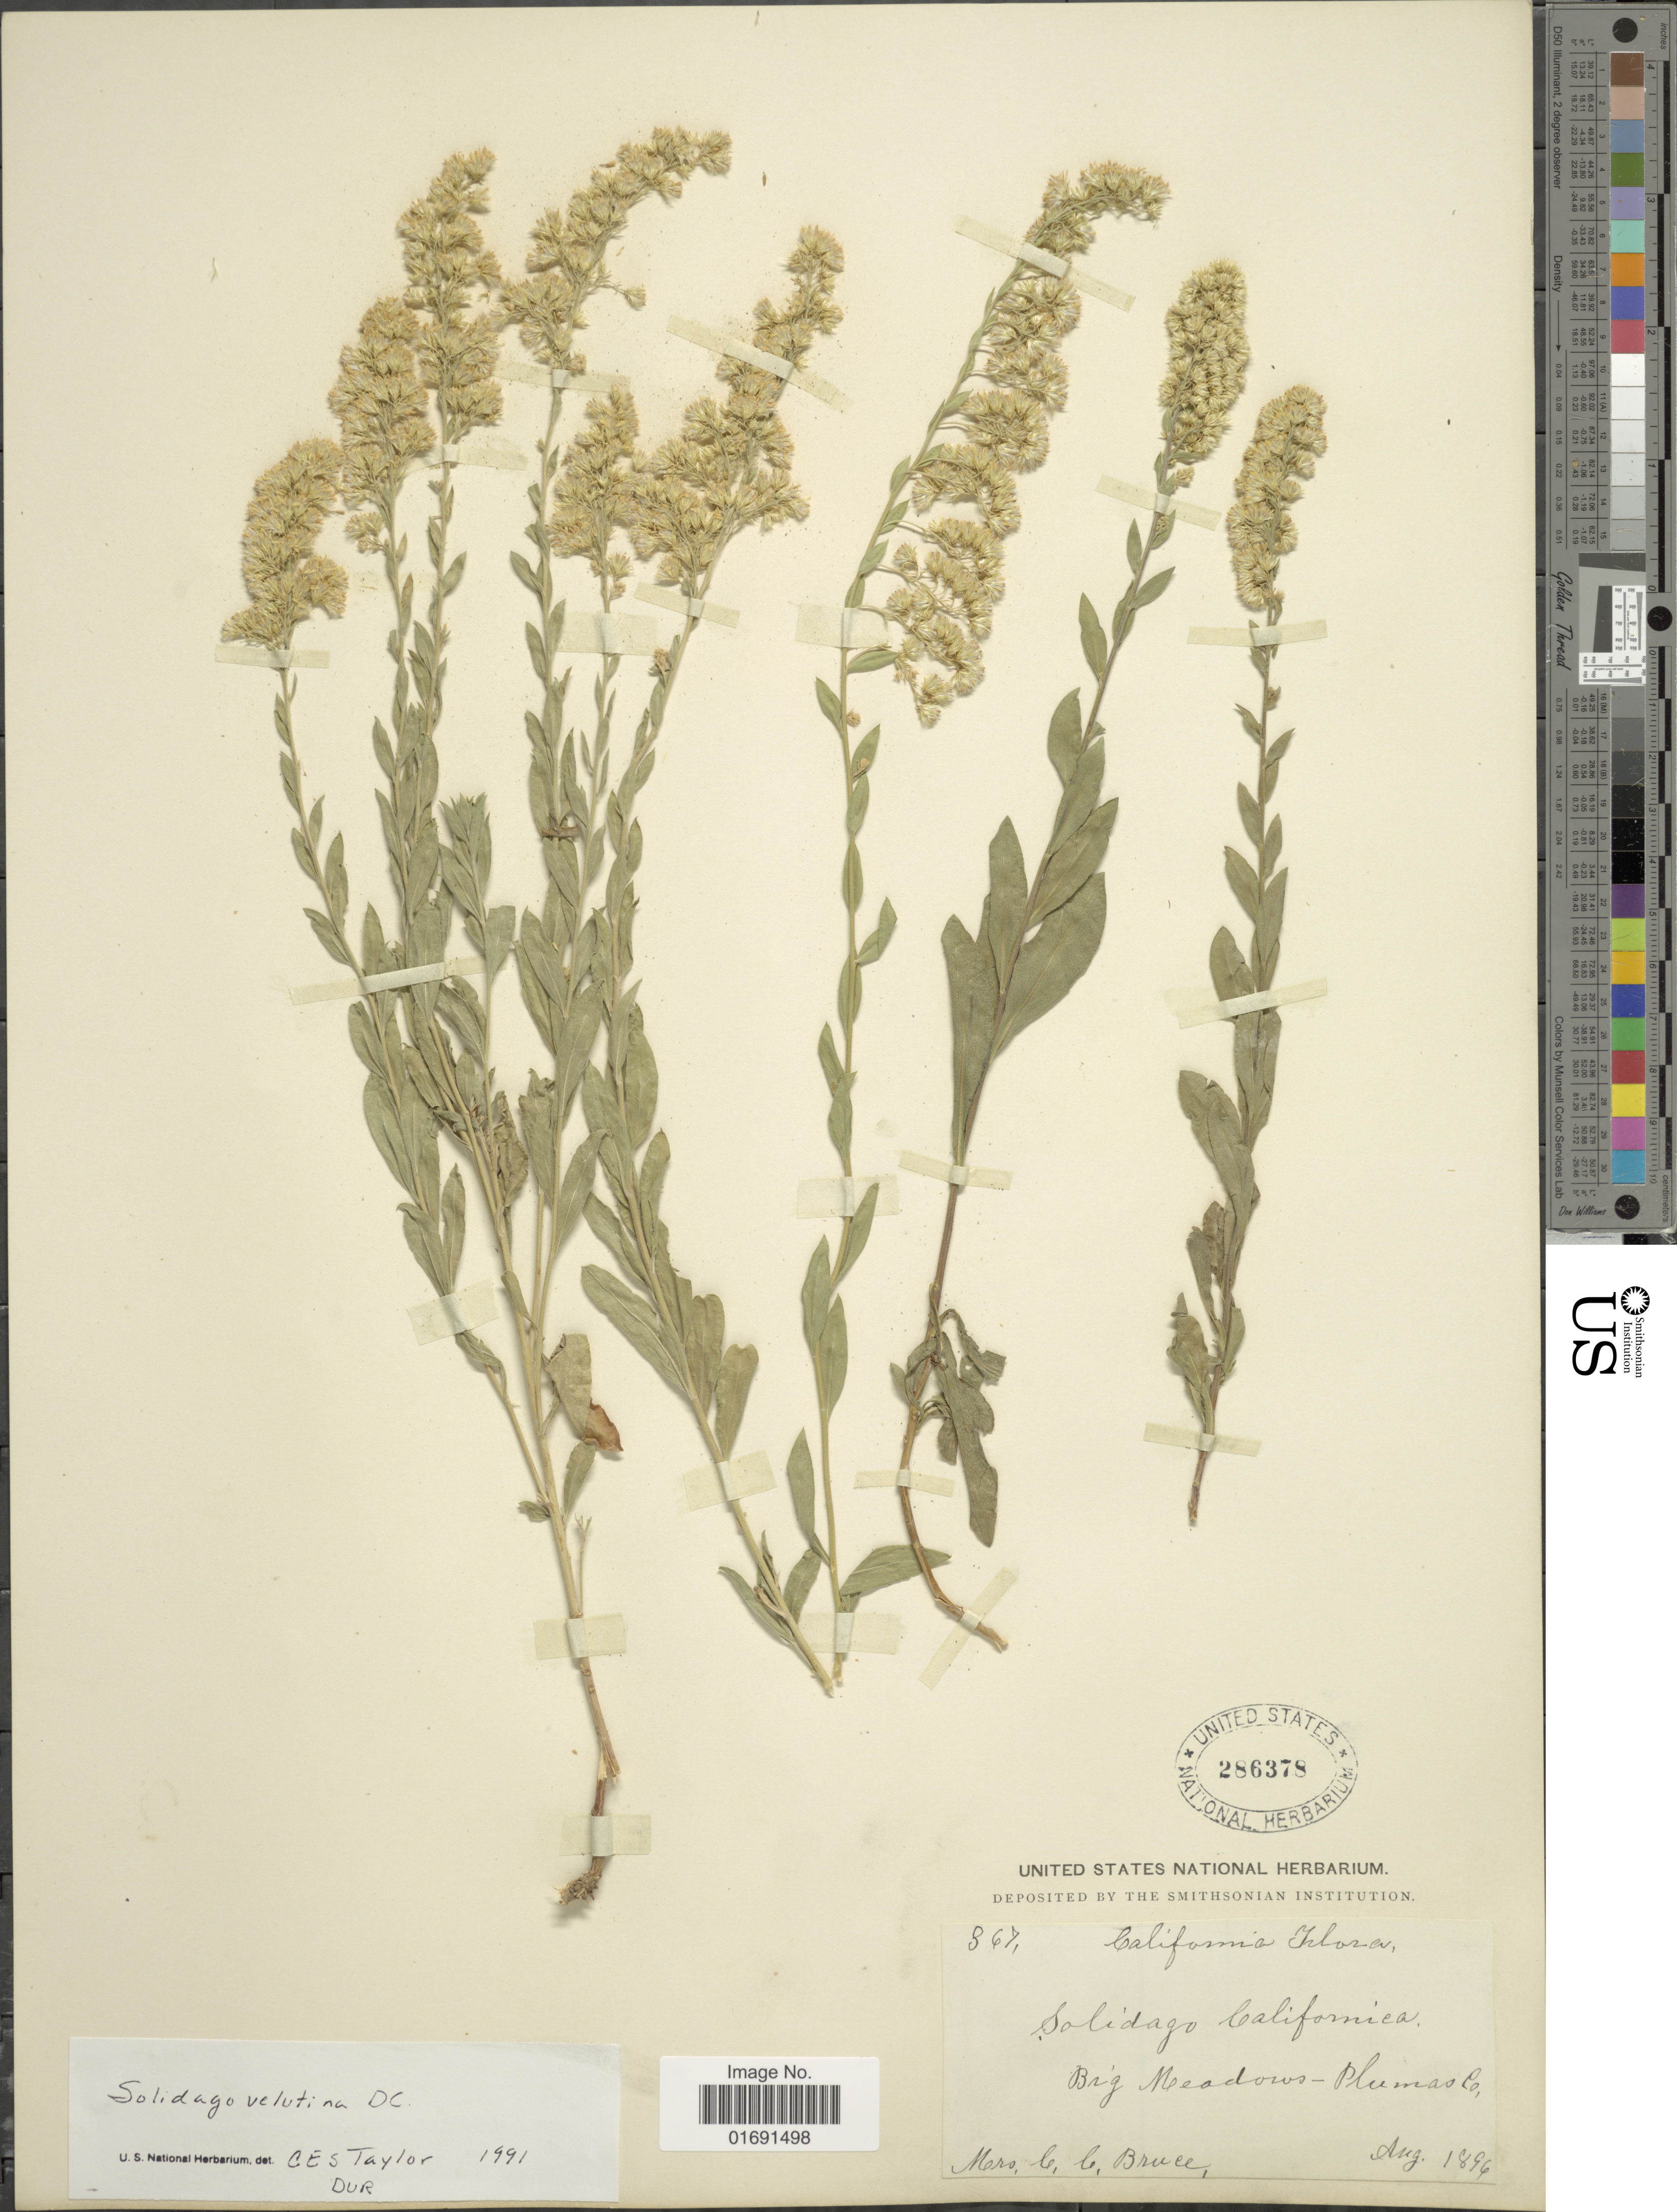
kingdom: Plantae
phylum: Tracheophyta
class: Magnoliopsida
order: Asterales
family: Asteraceae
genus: Solidago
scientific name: Solidago velutina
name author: DC.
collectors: C. Bruce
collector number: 367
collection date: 1896-08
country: United States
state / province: California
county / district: Plumas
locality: Big Meadows-Plumas Co.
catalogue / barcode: US 286378